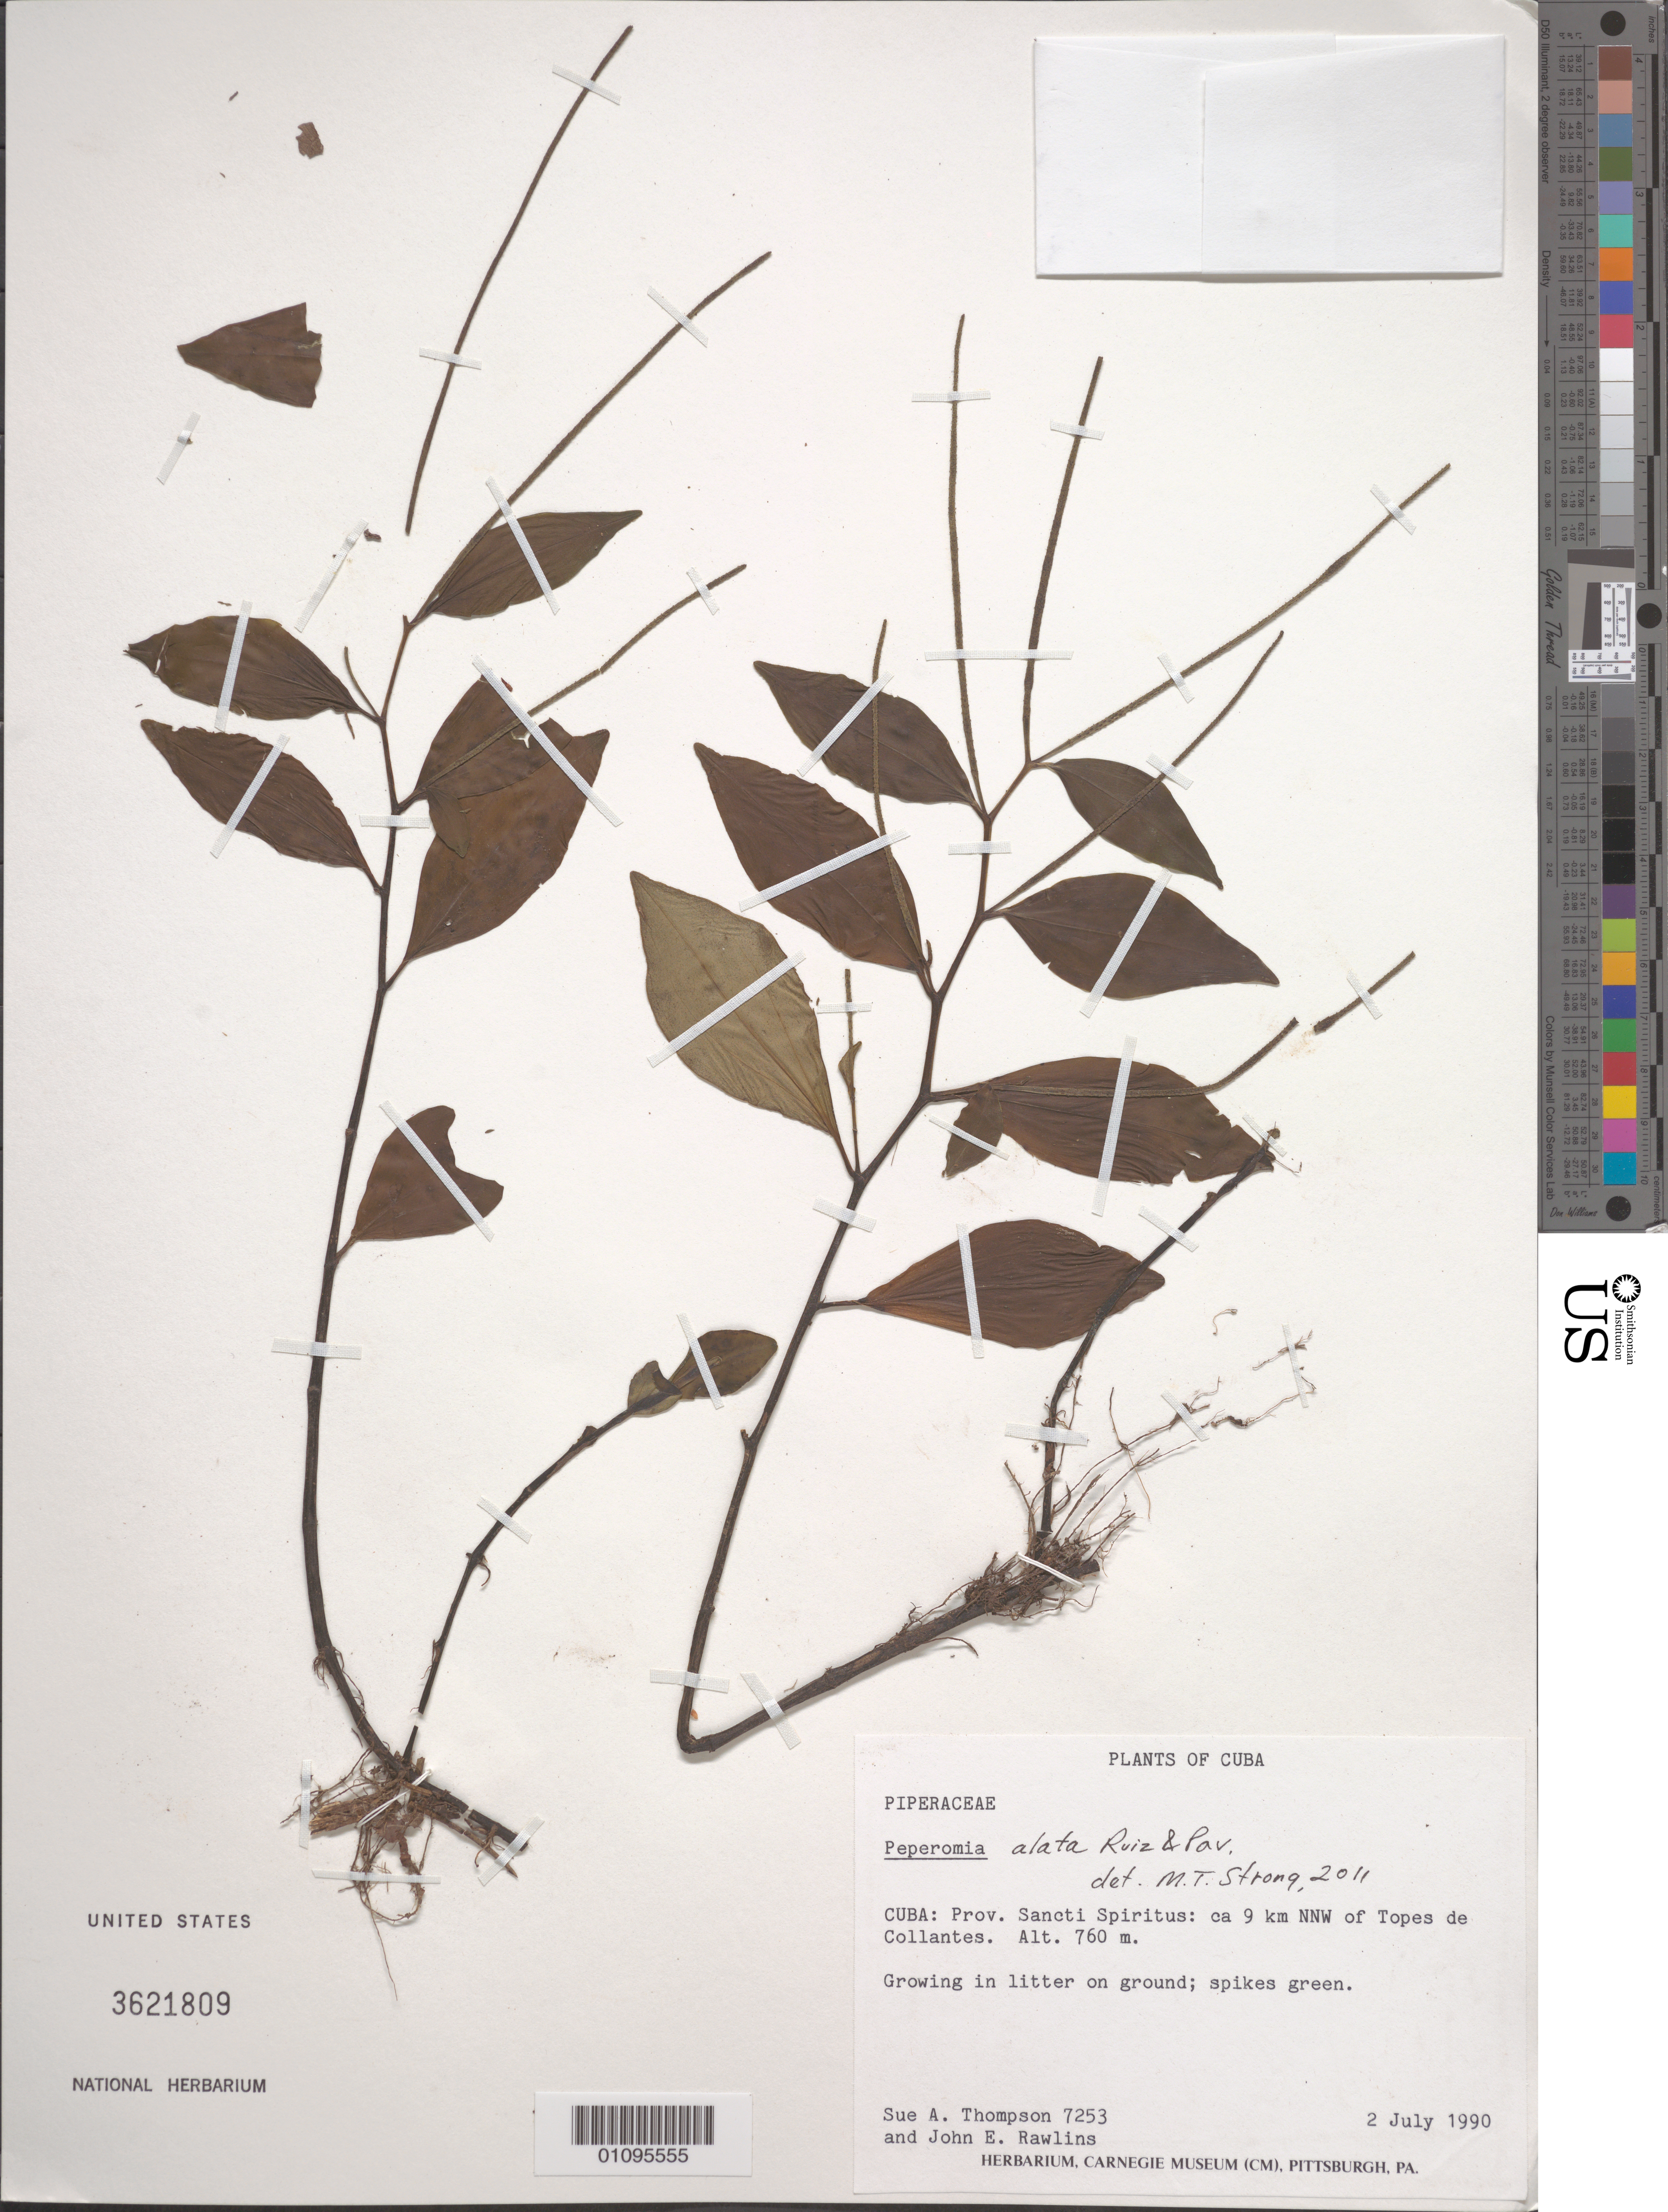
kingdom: Plantae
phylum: Tracheophyta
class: Magnoliopsida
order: Piperales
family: Piperaceae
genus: Peperomia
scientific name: Peperomia alata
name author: Ruiz & Pav.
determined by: Strong, M. T., (US), Smithsonian Institution - National Museum of Natural History (UNITED STATES)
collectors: S. A. Thompson & J. Rawlins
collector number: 7253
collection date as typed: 02 Jul 1990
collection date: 1990-07-02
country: Cuba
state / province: Sancti Spiritus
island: Cuba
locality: Topes de Collantes, about 9 km NNW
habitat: Growing in litter on ground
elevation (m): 760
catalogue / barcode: US 3621809